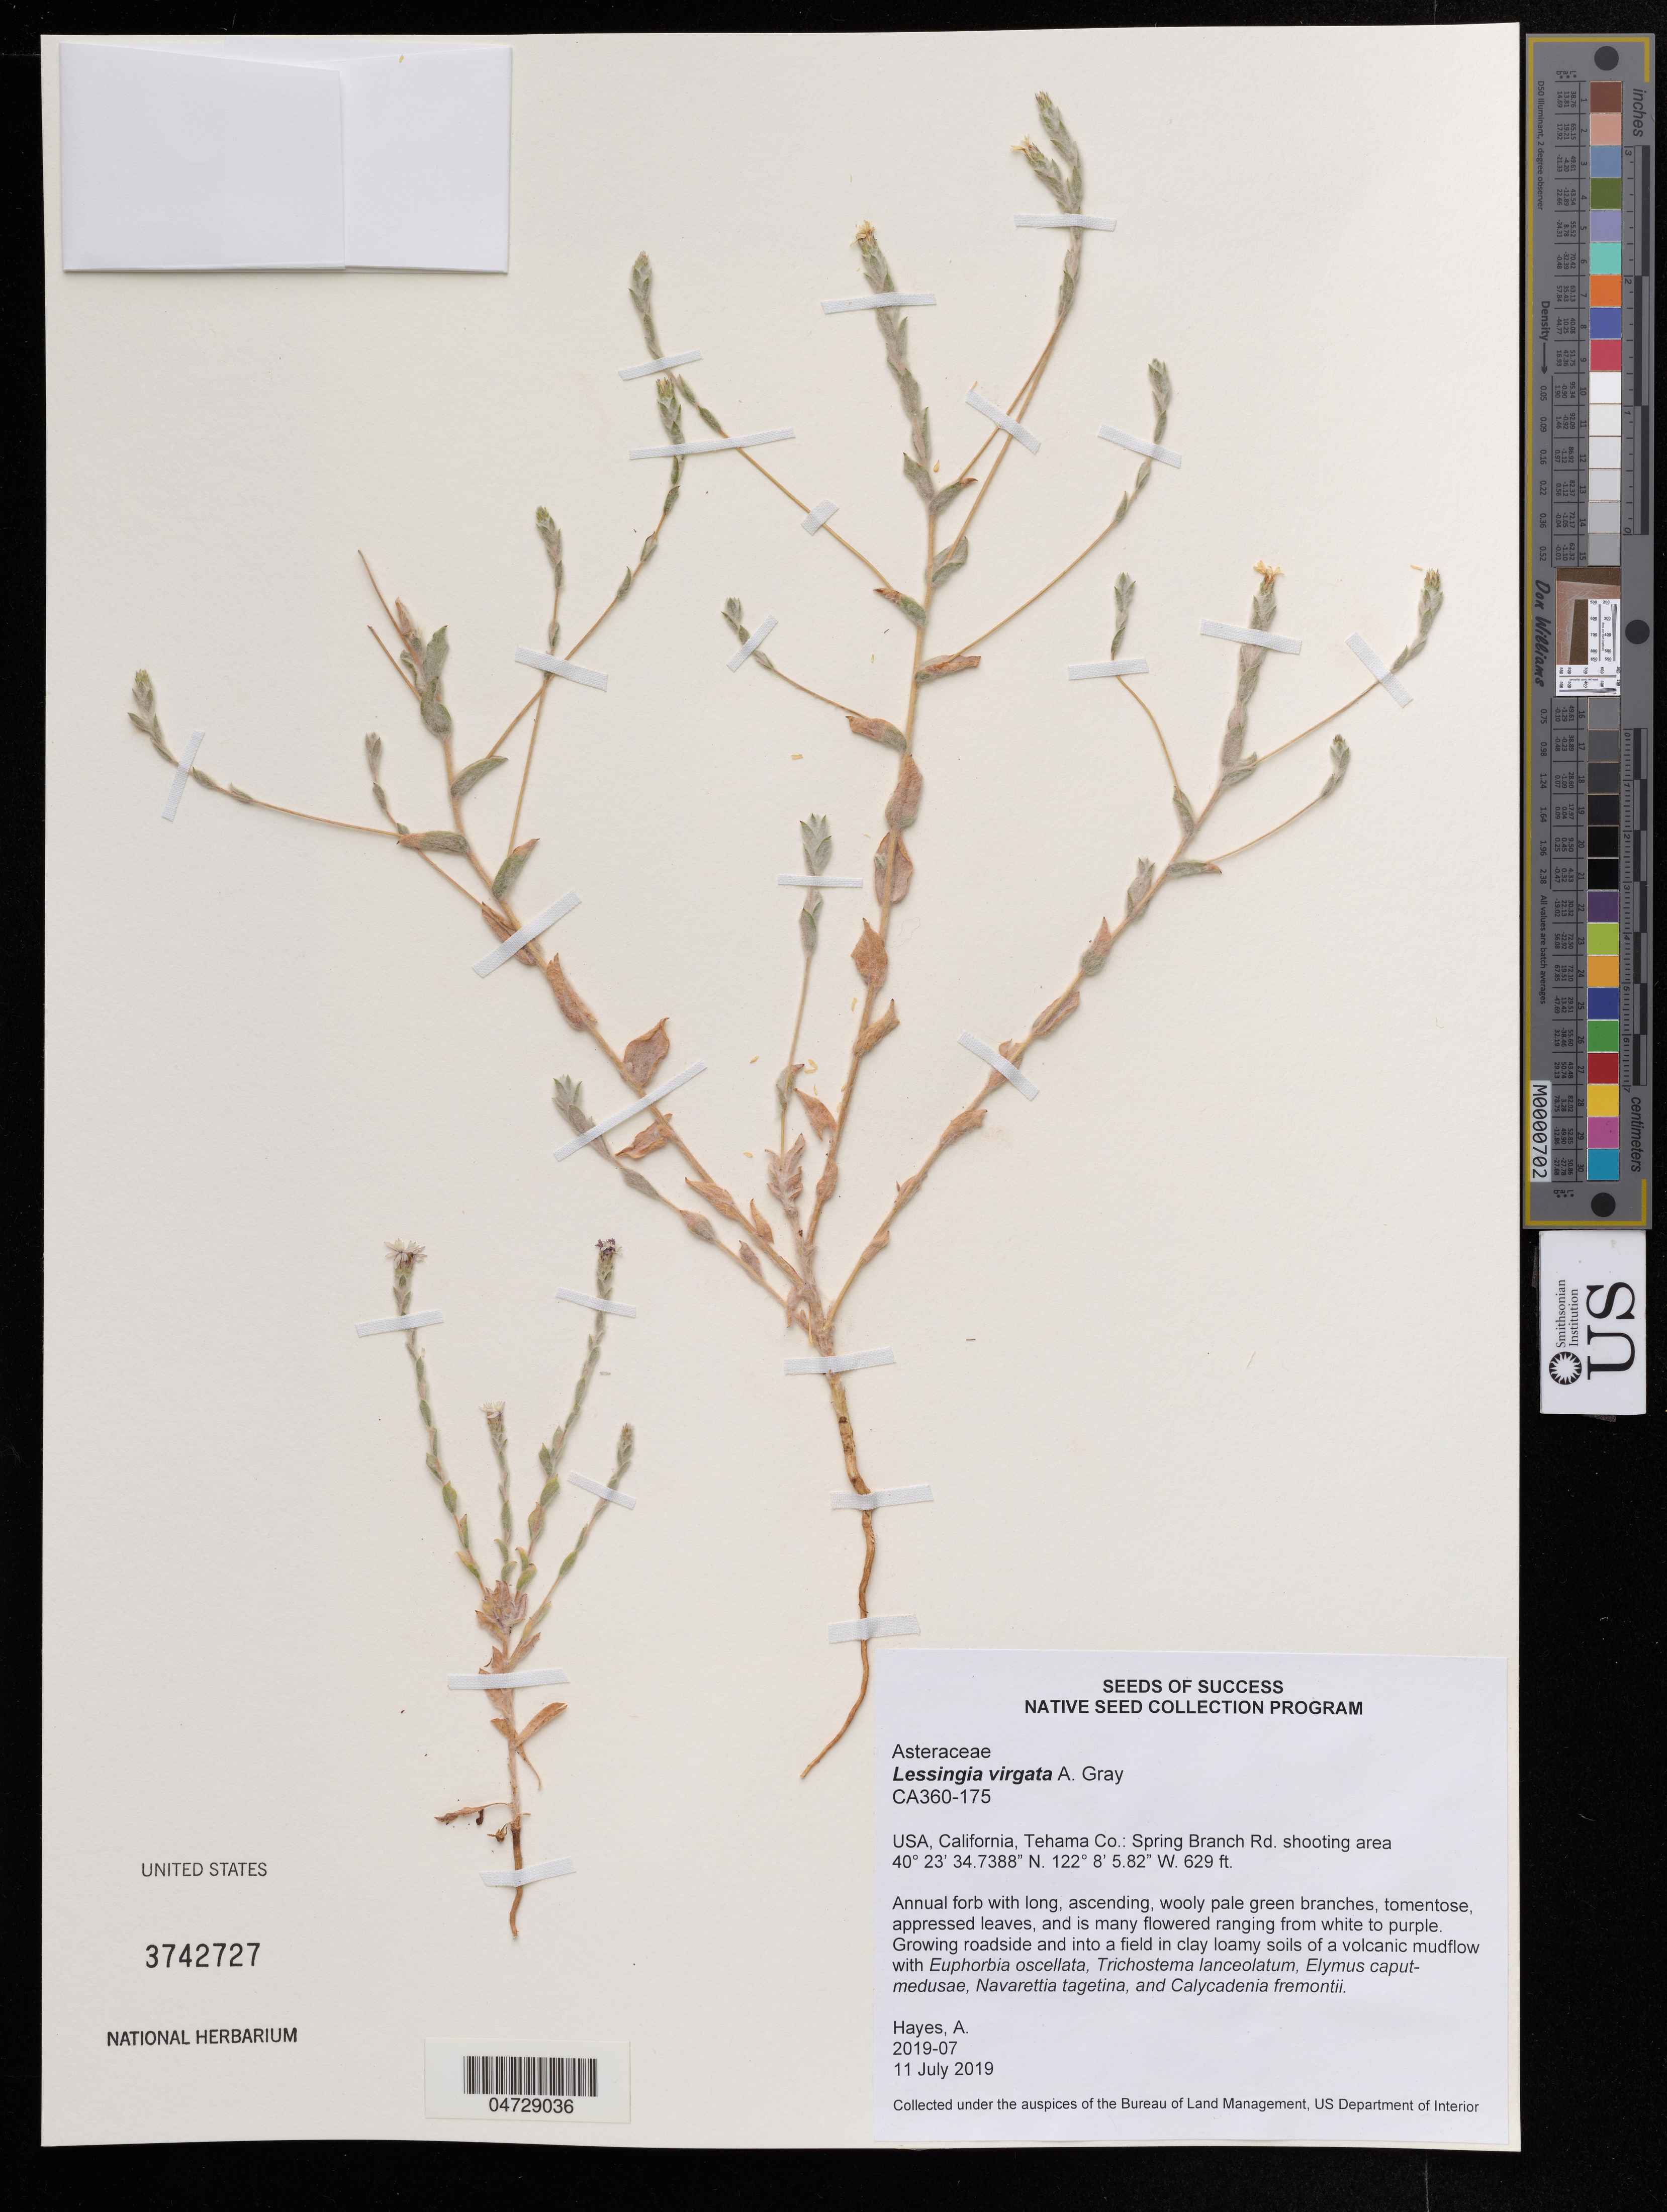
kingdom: Plantae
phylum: Tracheophyta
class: Magnoliopsida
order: Asterales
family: Asteraceae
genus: Lessingia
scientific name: Lessingia virgata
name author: A. Gray in Benth.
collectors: A. Hayes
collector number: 2019-07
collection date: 2019-07-11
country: United States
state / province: California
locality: Tehama Co.: Spring Branch Rd. shooting area.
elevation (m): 192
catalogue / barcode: US 3742727